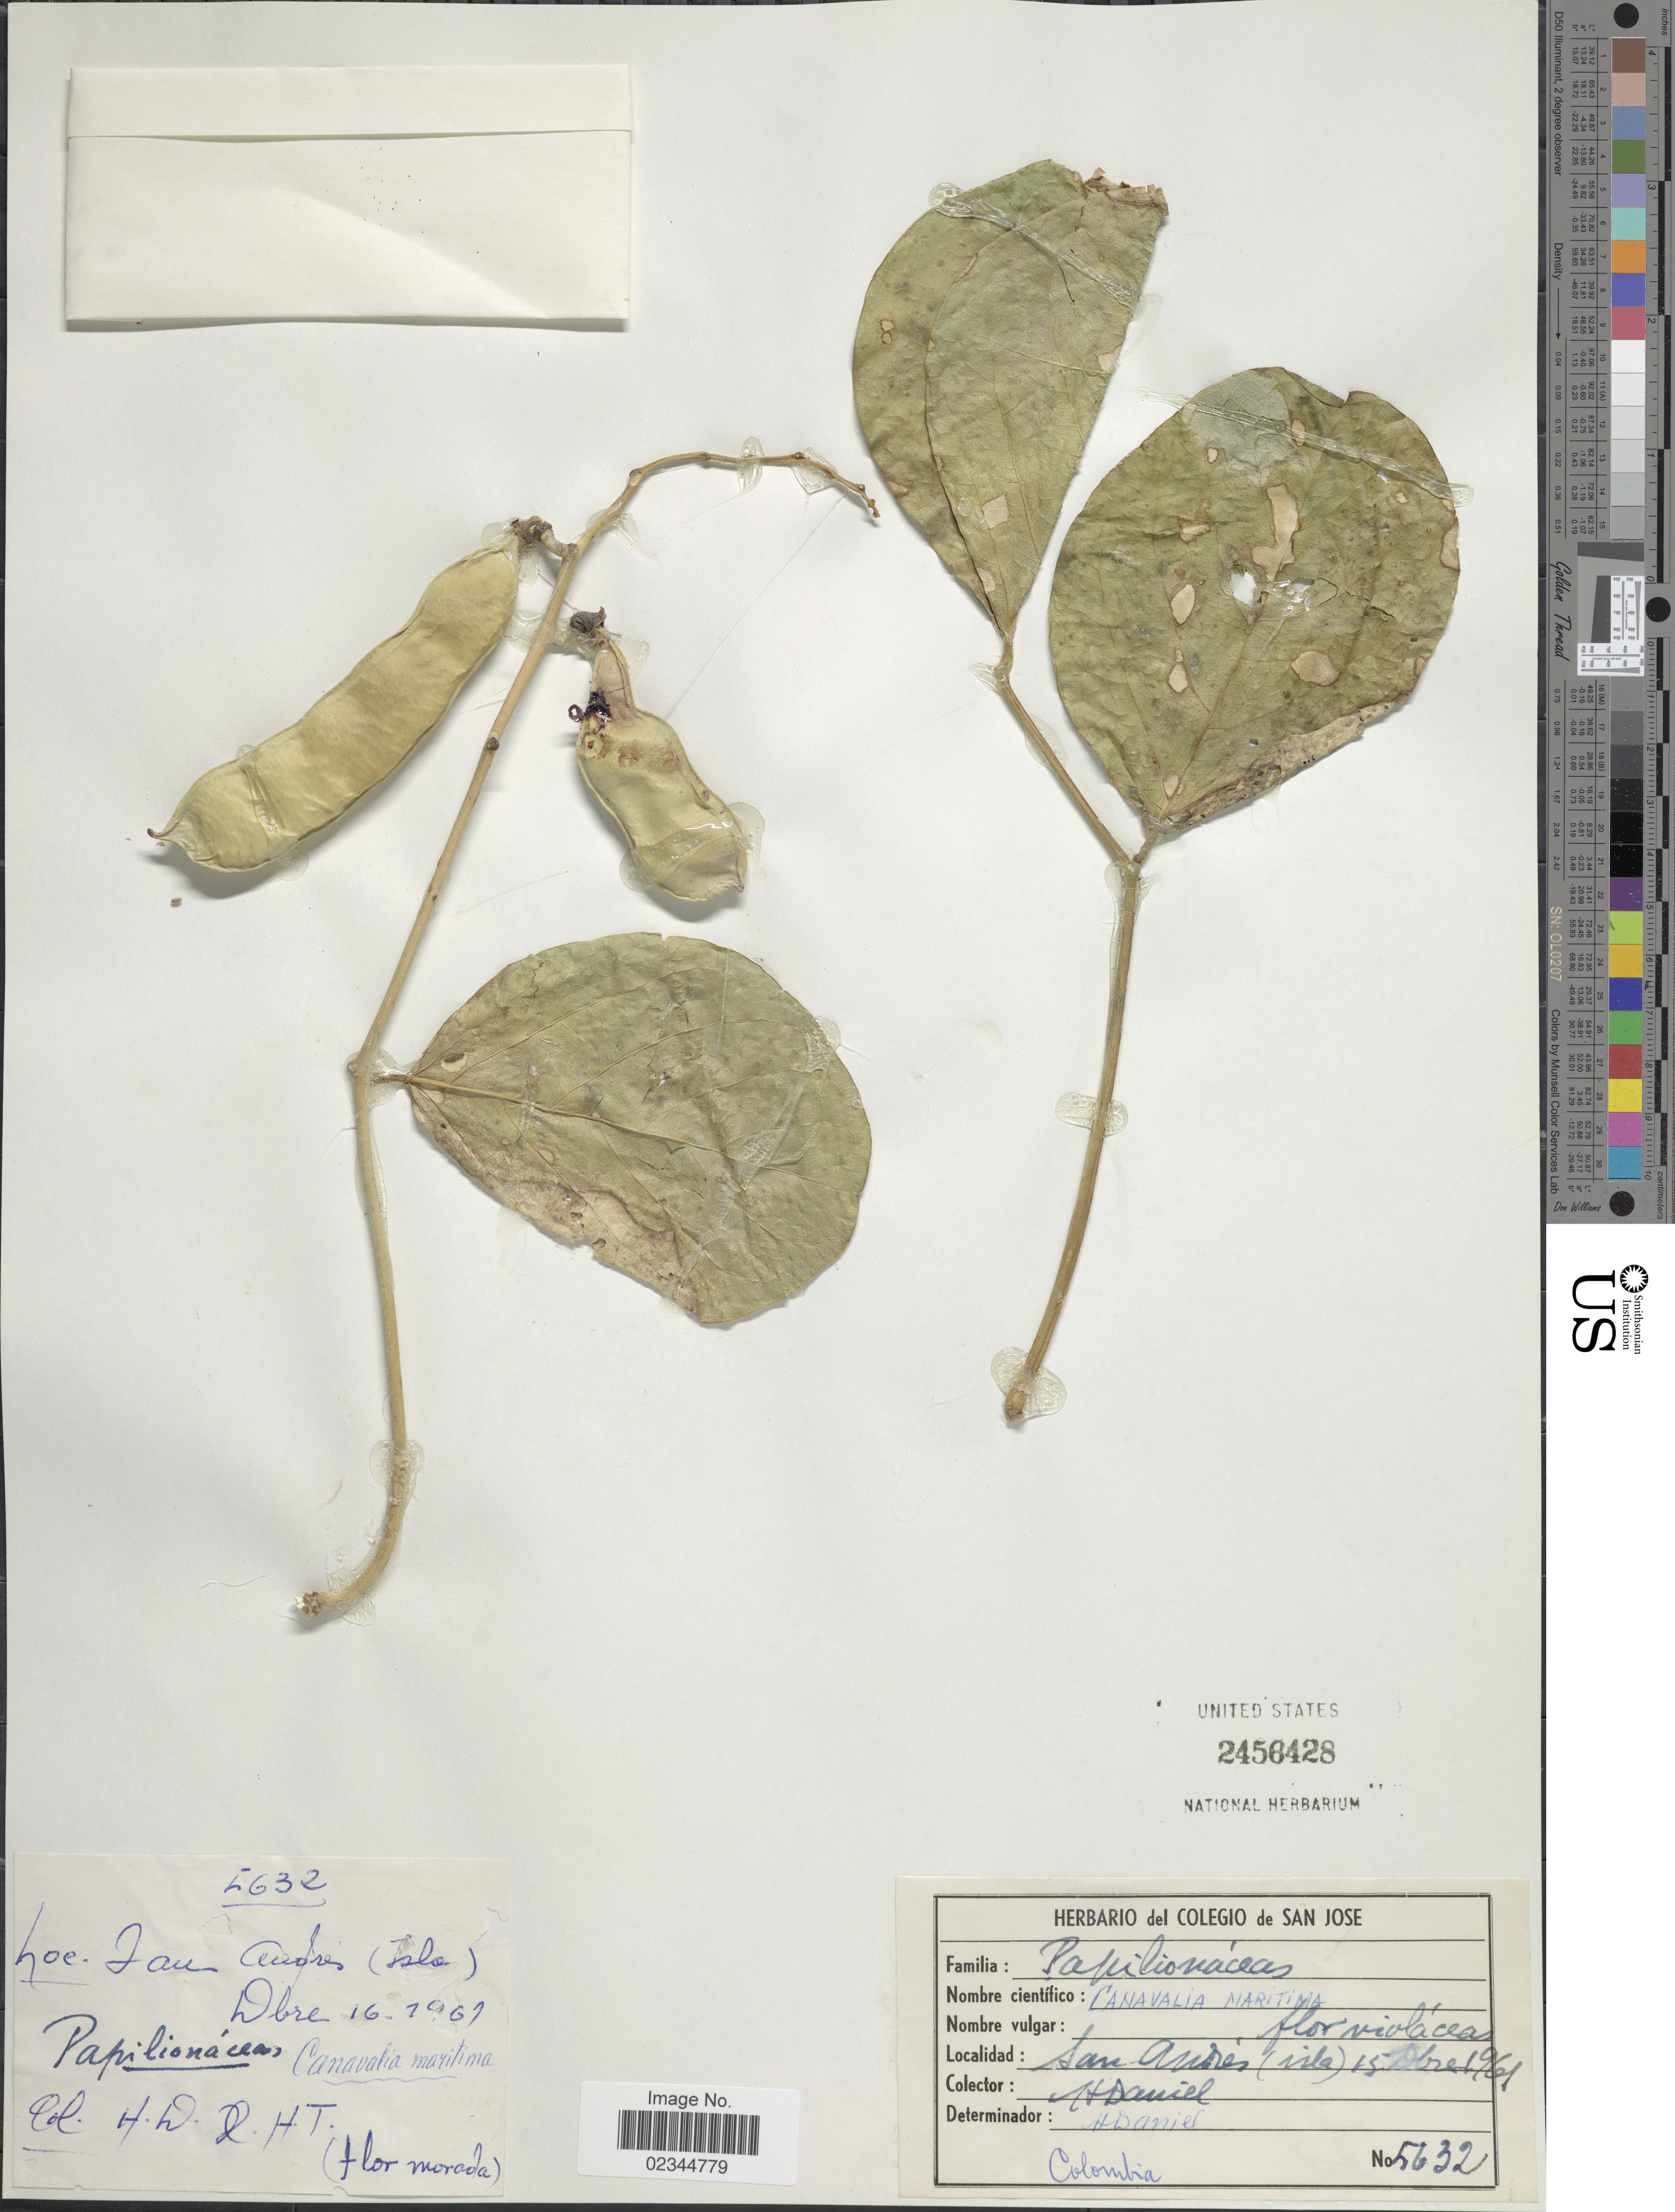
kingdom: Plantae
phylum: Tracheophyta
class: Magnoliopsida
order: Fabales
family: Fabaceae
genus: Canavalia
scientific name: Canavalia rosea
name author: (Sw.) DC.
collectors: H. Daniel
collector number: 5632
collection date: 1961-12-15/1961-12-16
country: Colombia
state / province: San Andres y Providencia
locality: San Andres (isla)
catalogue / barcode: US 2456428